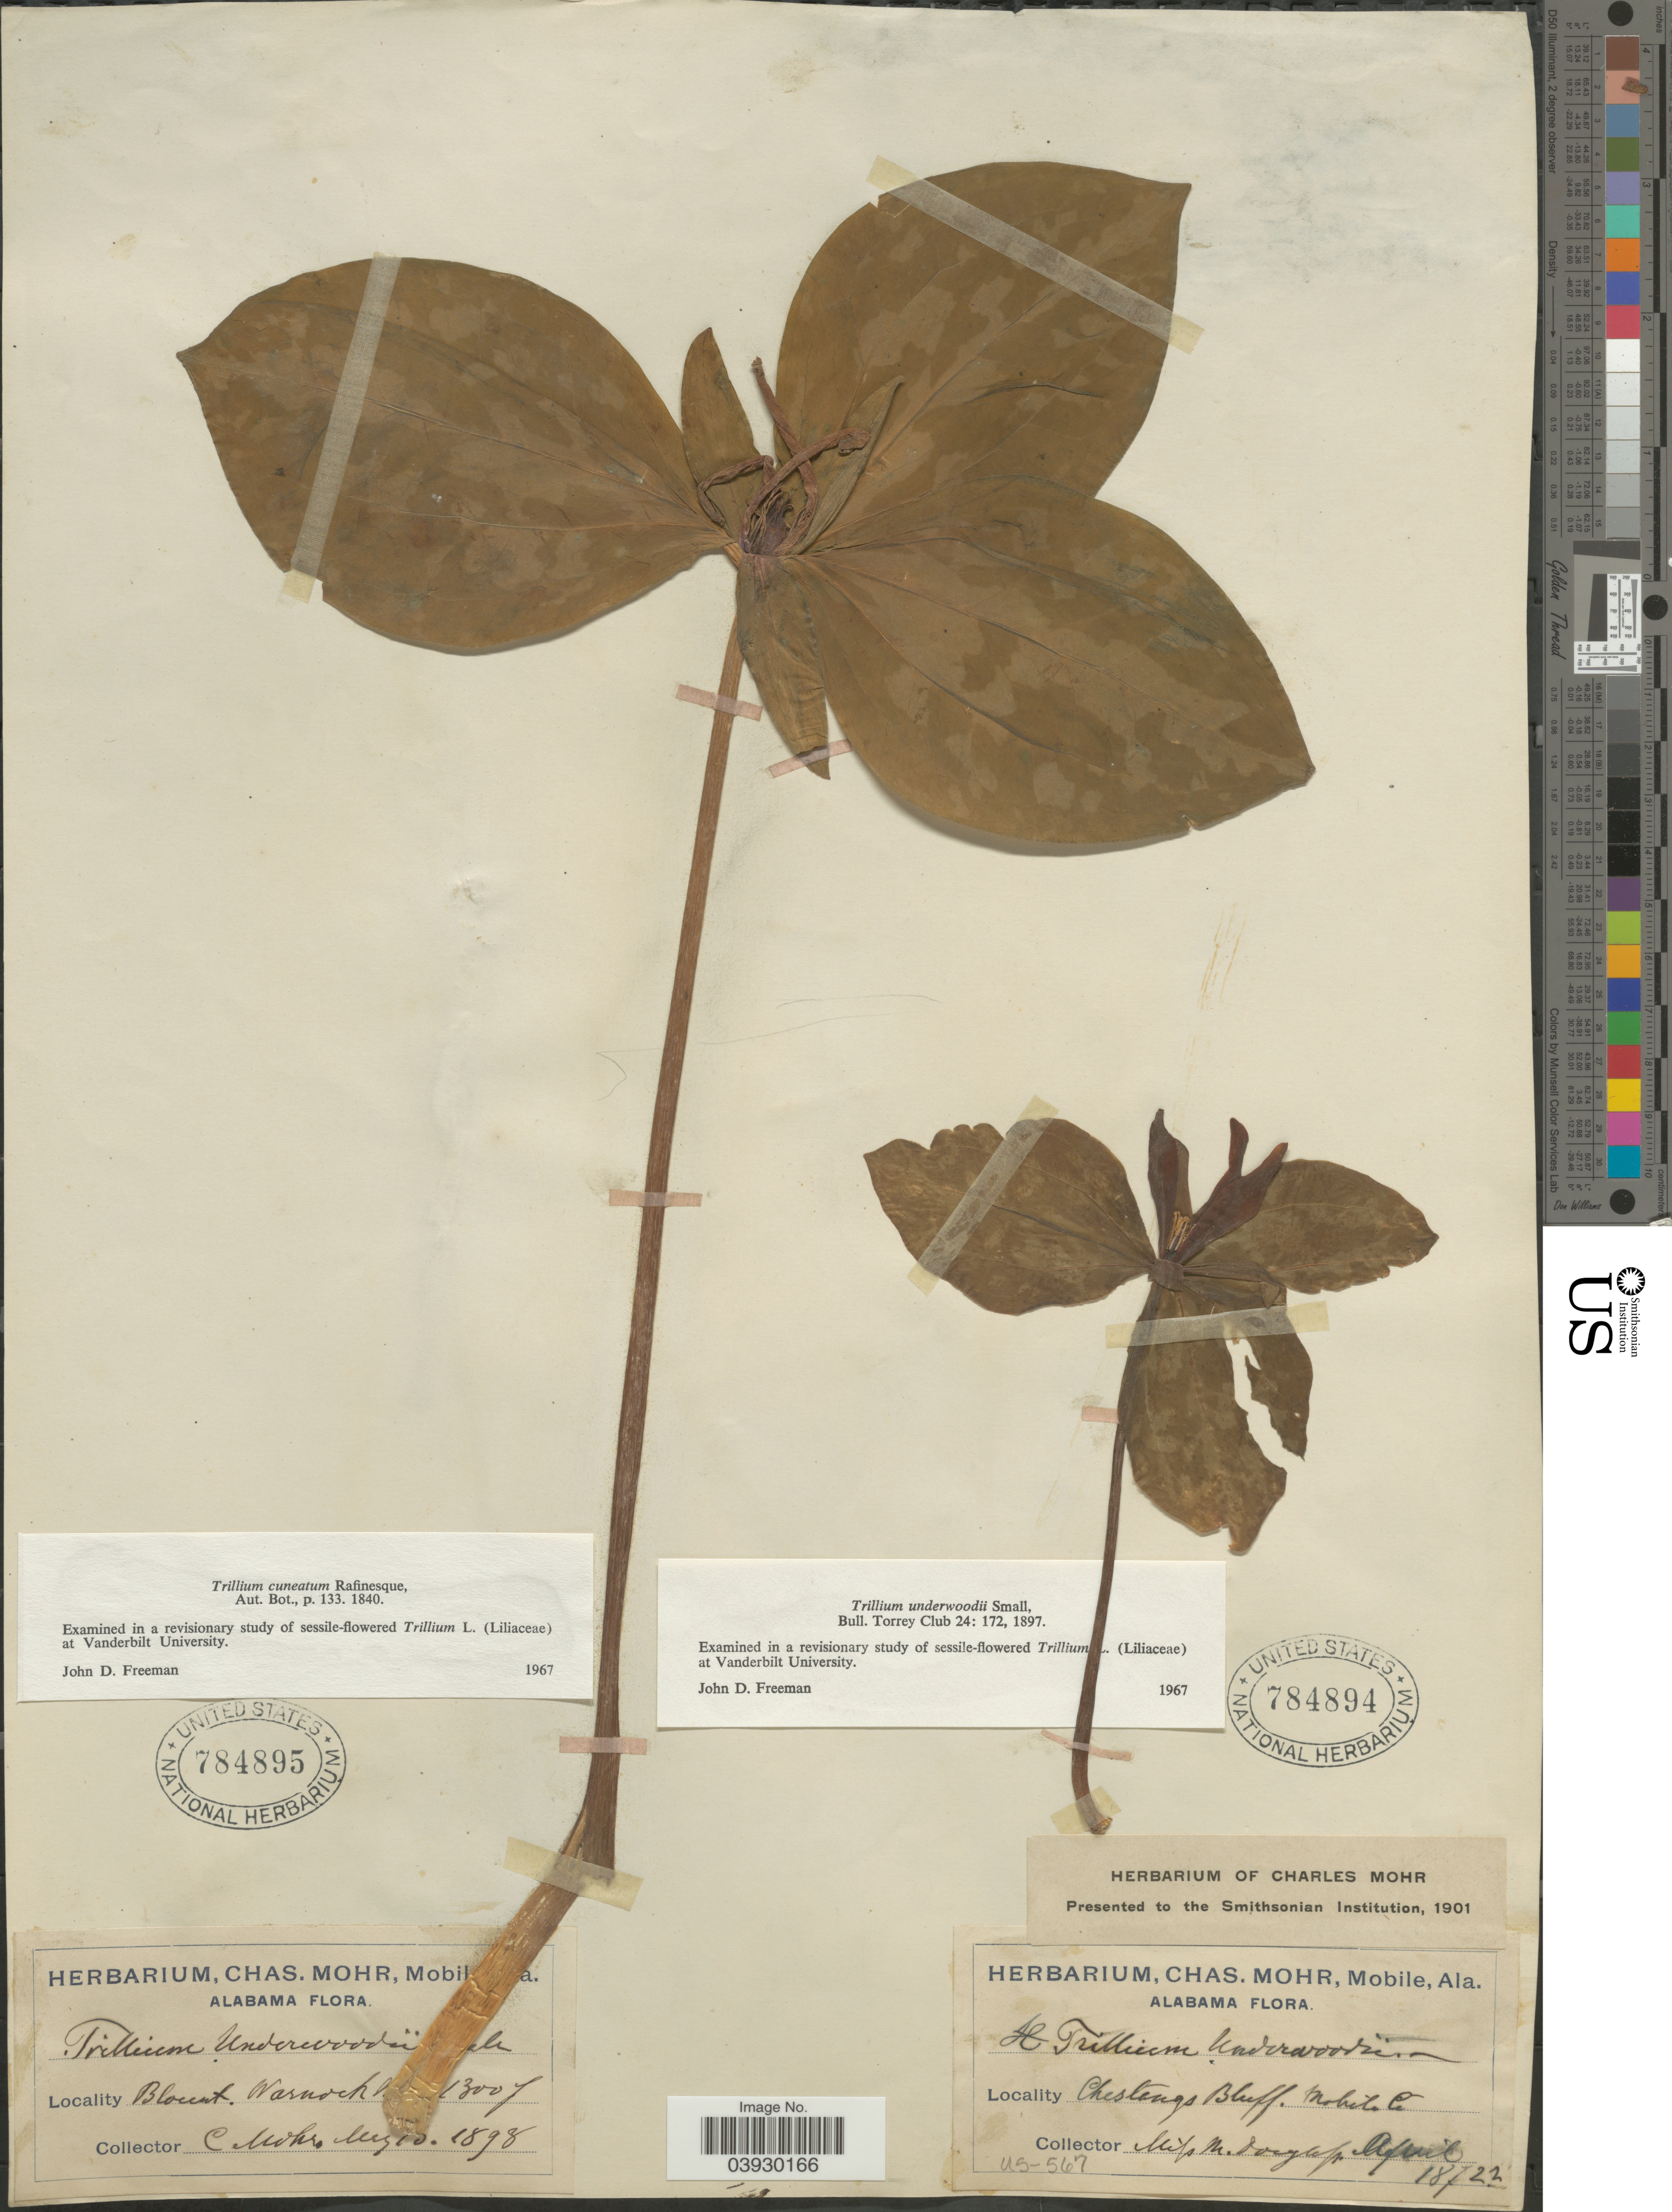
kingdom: Plantae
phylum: Tracheophyta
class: Liliopsida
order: Liliales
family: Melanthiaceae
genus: Trillium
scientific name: Trillium underwoodii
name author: Small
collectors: Mohr, C. T. (herbarium)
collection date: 1898-05-10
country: United States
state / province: Alabama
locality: Blount, Warnock [illegible text].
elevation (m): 396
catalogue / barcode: US 784895